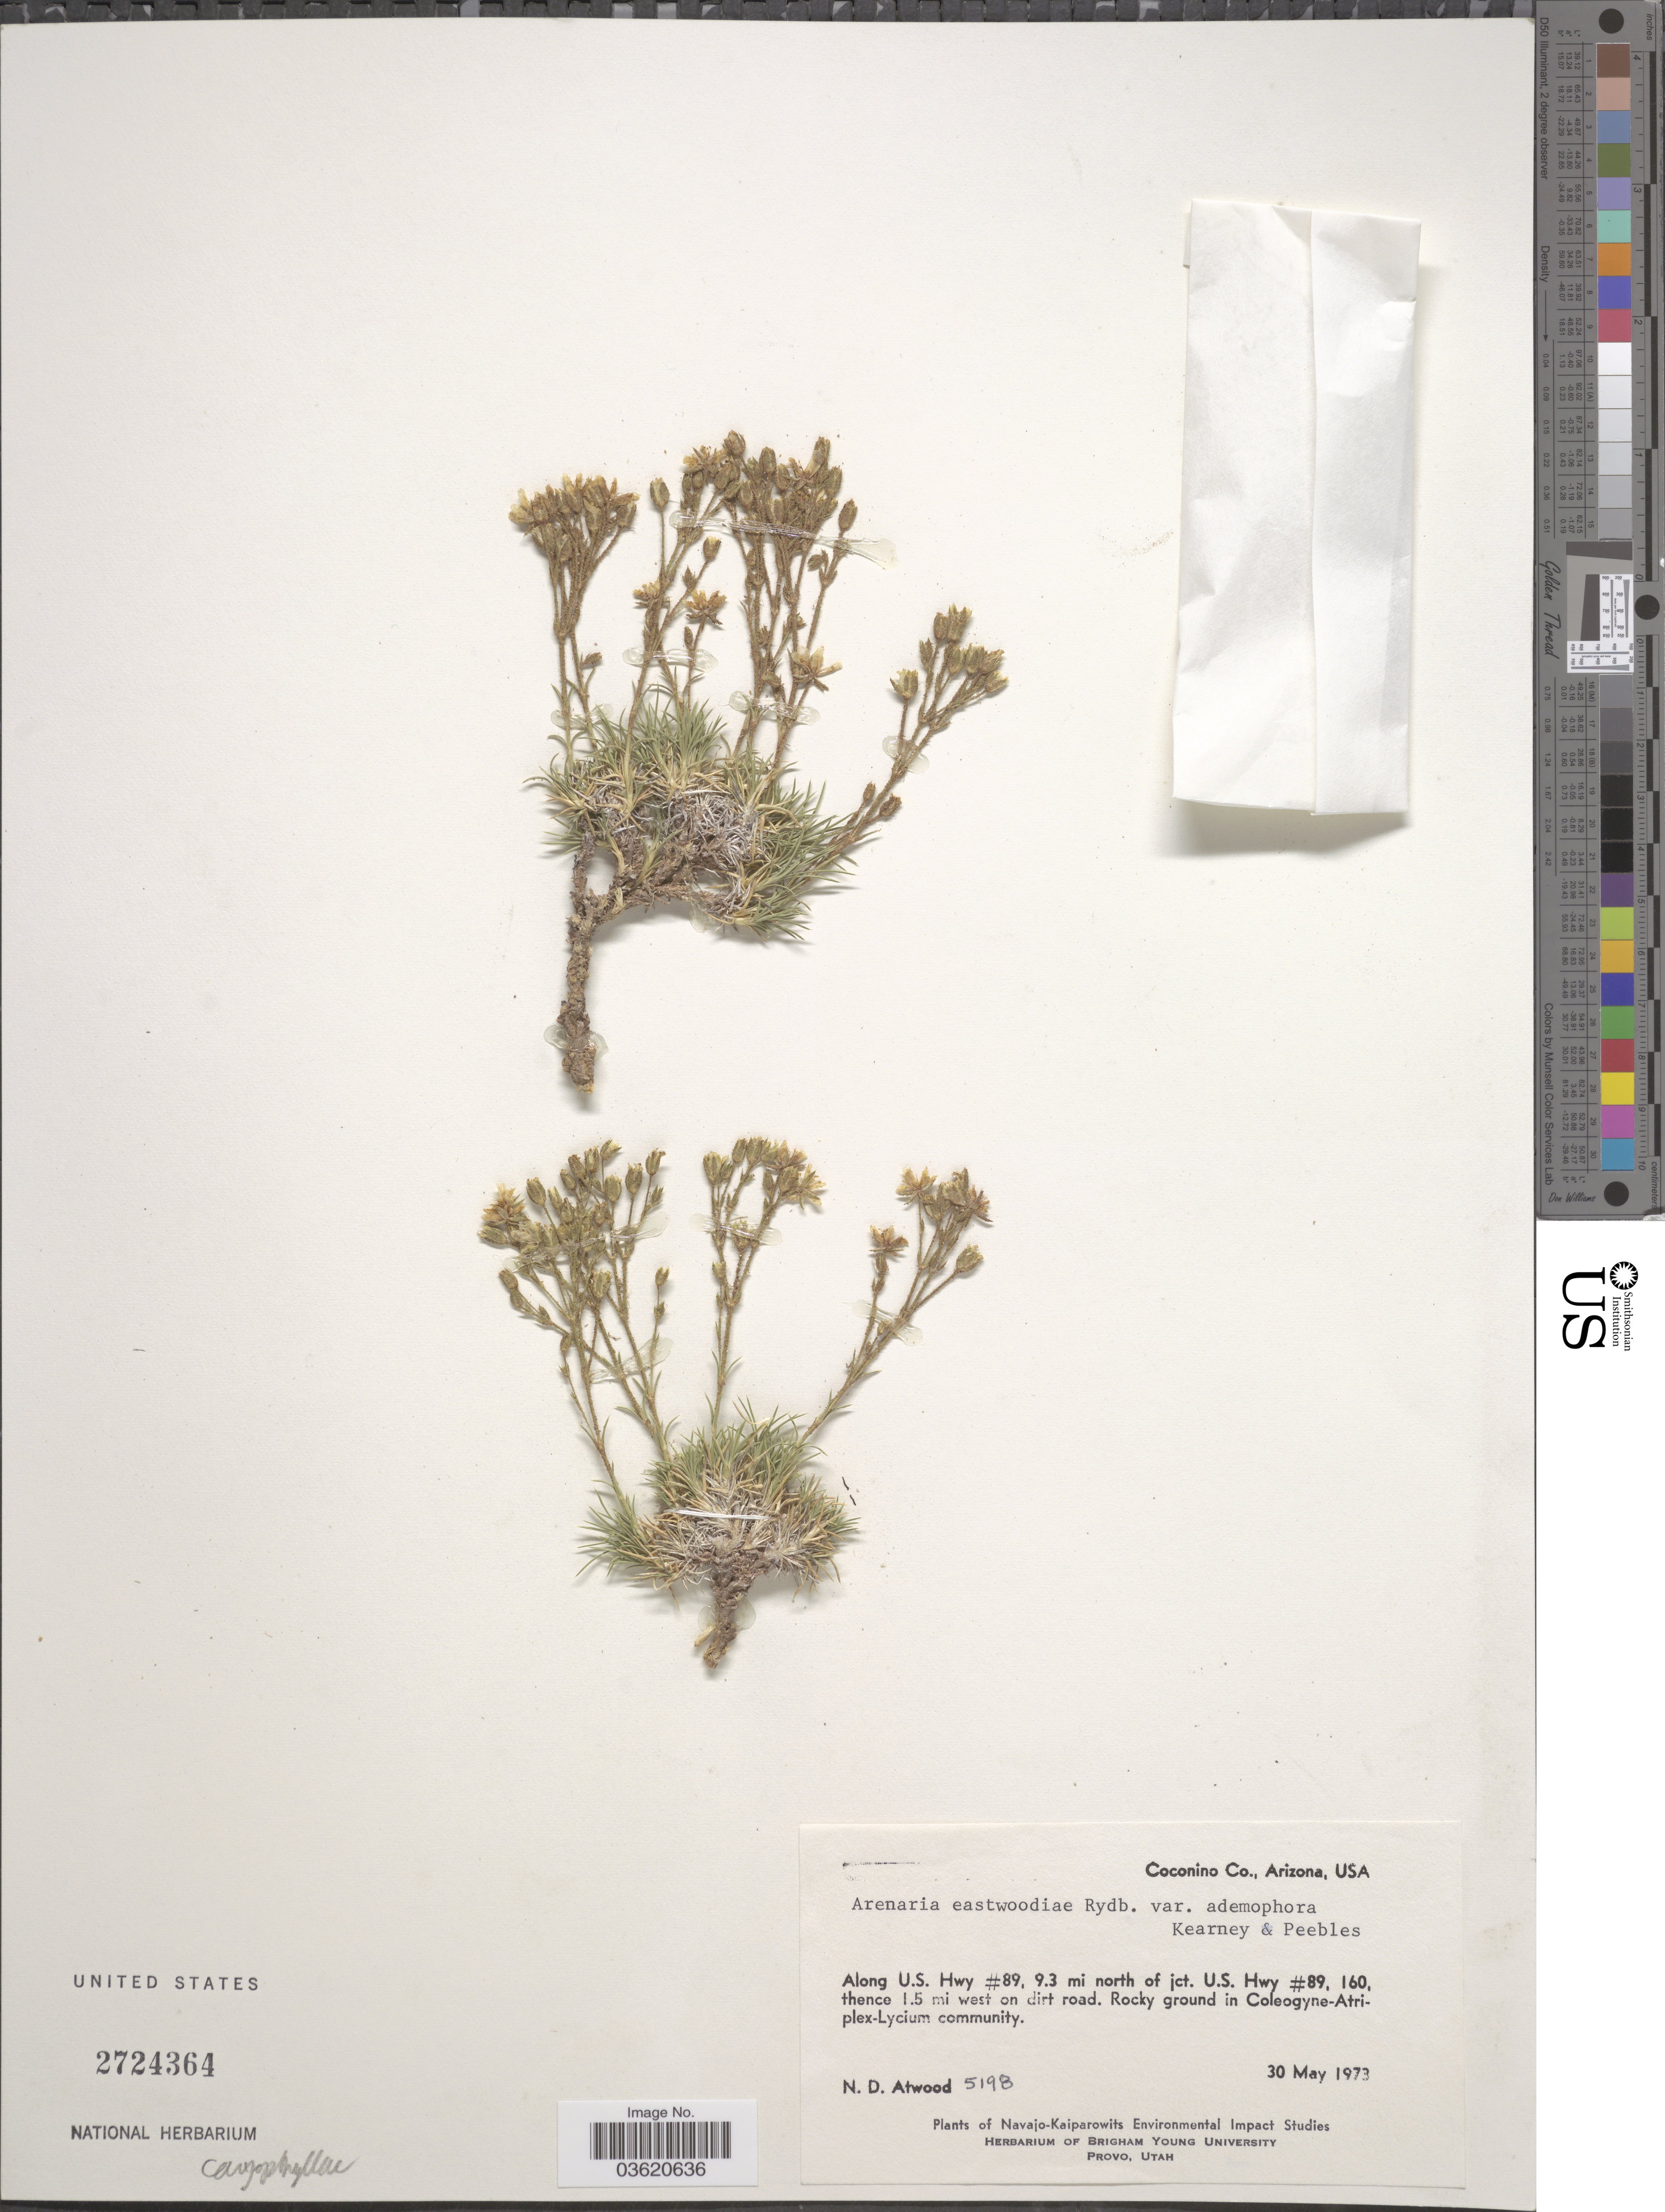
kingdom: Plantae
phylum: Tracheophyta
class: Magnoliopsida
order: Caryophyllales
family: Caryophyllaceae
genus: Eremogone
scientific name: Eremogone eastwoodiae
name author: (Rydb.) Ikonn.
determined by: Strong, Mark T., (BOT), Smithsonian Institution - National Museum of Natural History (UNITED STATES)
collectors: N. Atwood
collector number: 5198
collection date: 1973-05-30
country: United States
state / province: Arizona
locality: Coconino Co. Along U.S. Hwy #89, 9.3 mi north of jct. U.S. Hwy #89, 160, thence 1.5 mi west on dirt road.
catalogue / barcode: US 2724364